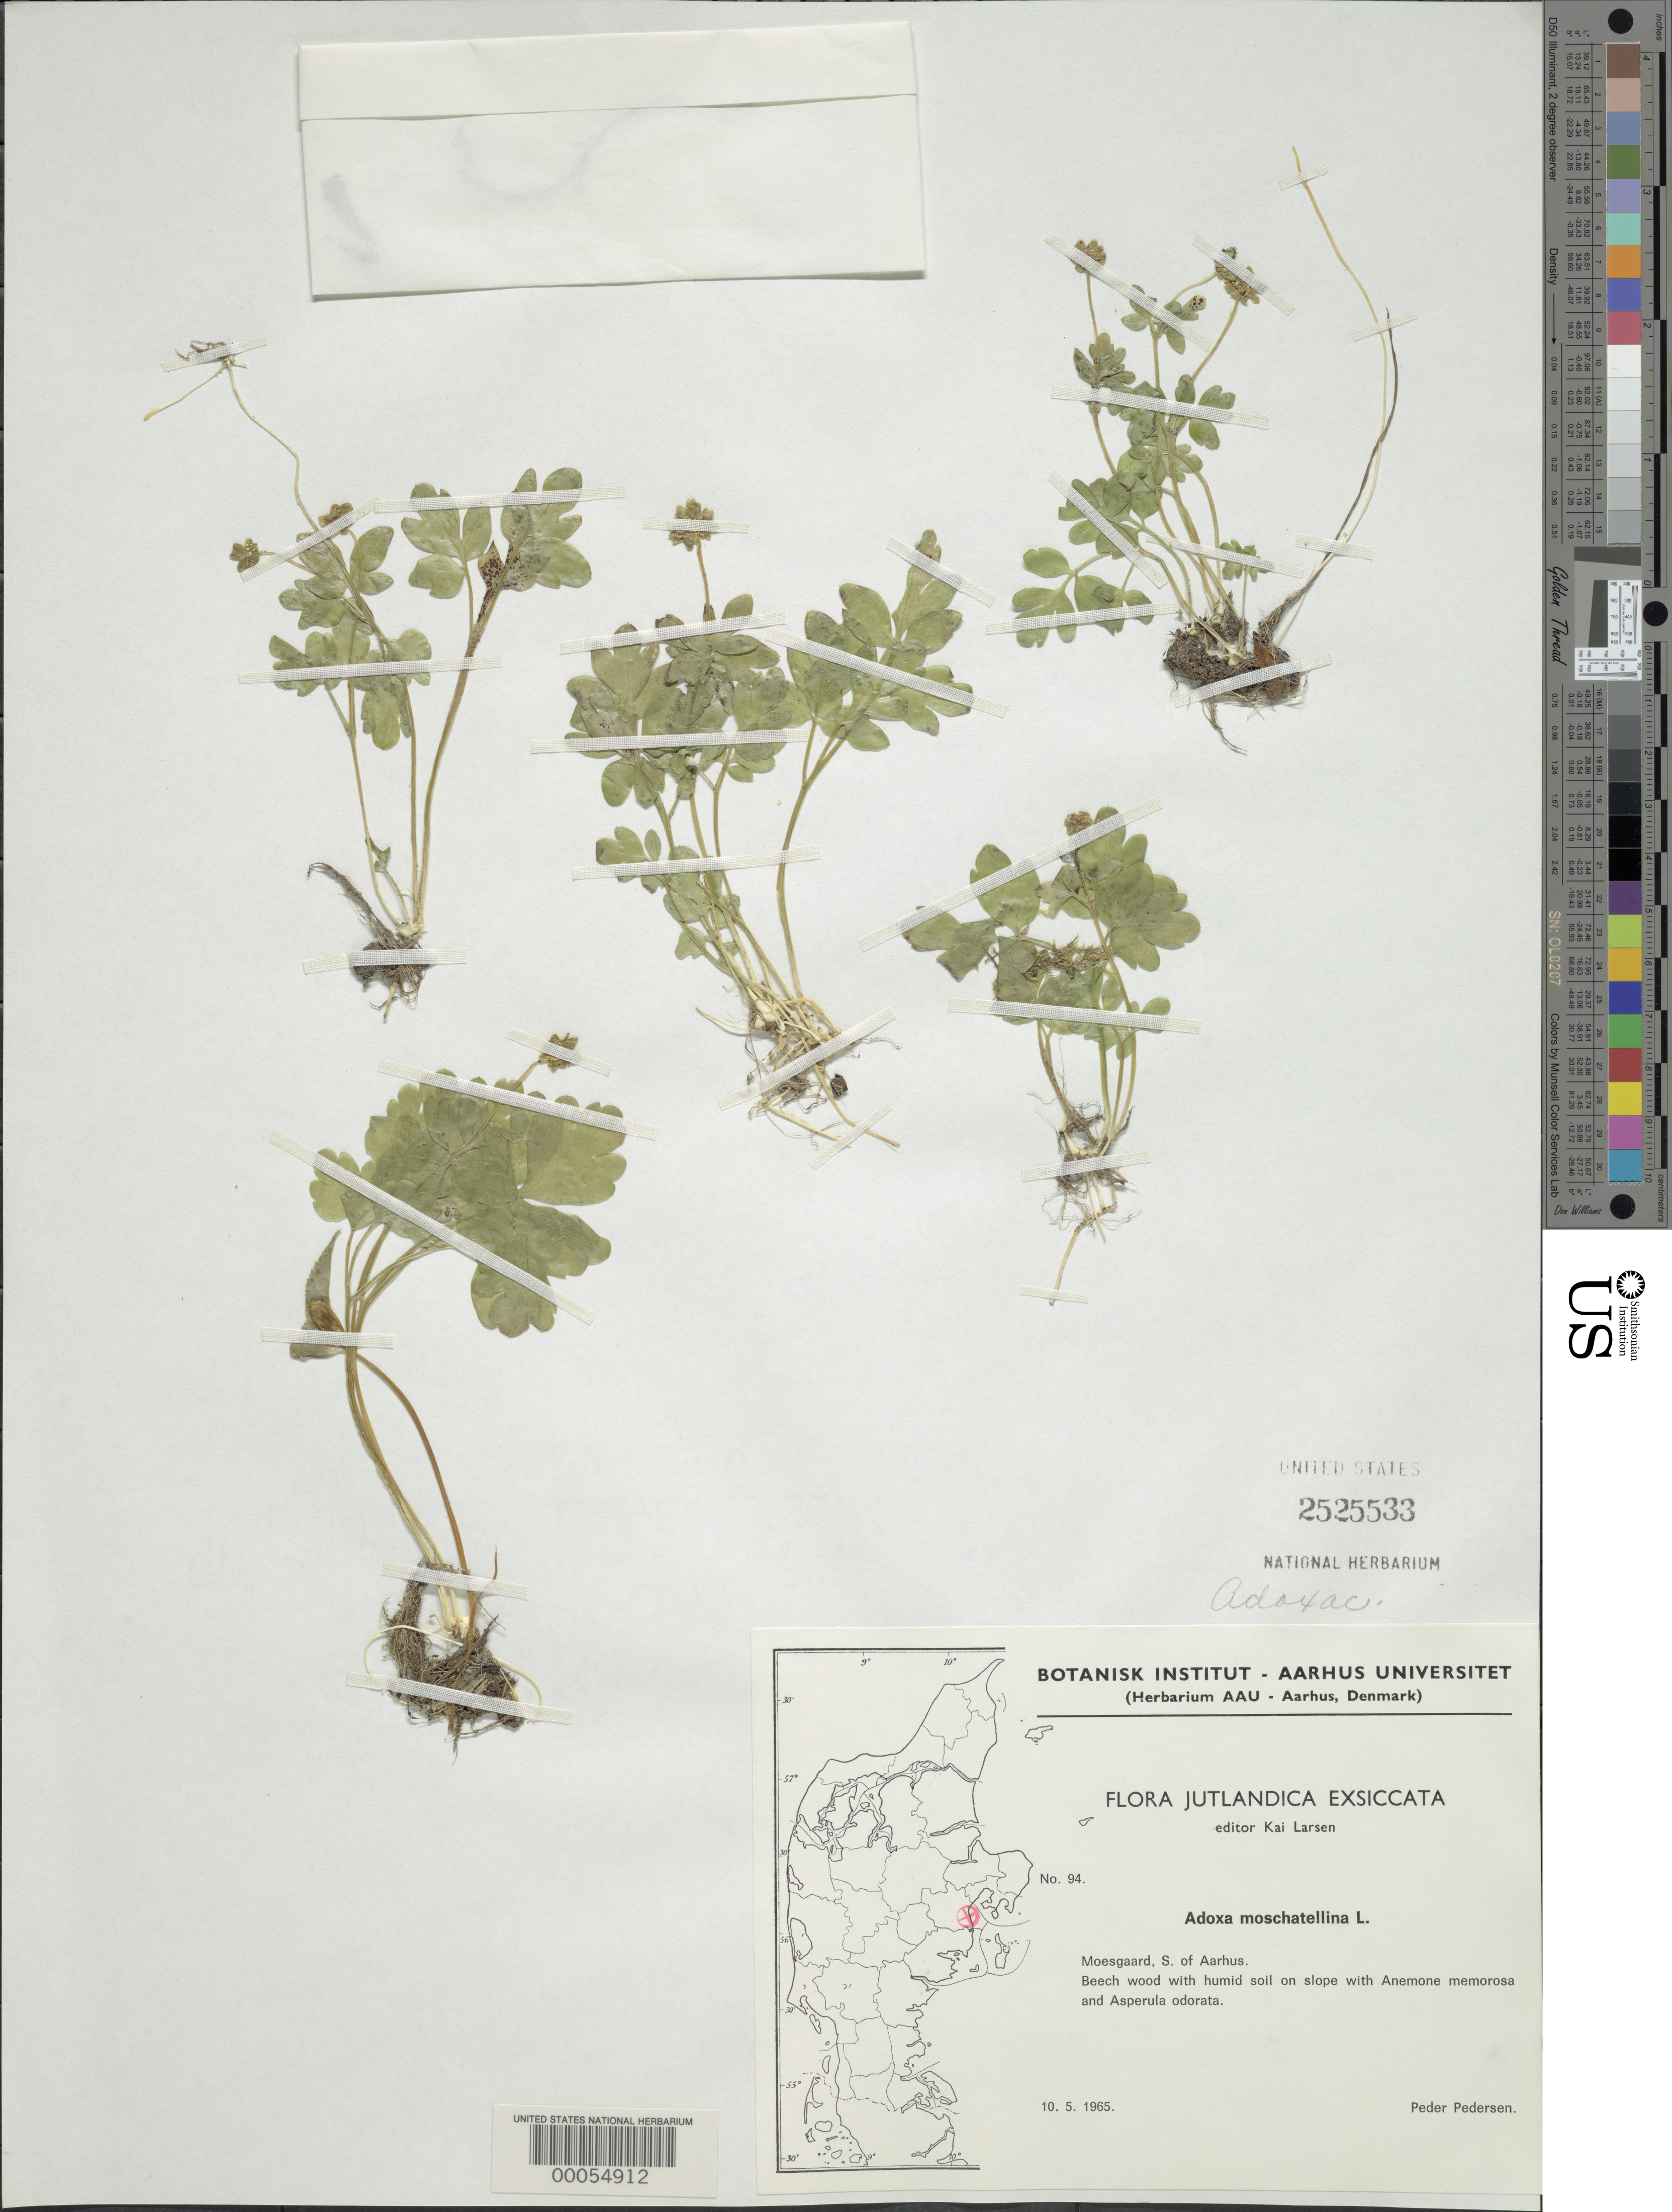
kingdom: Plantae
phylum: Tracheophyta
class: Magnoliopsida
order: Dipsacales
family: Viburnaceae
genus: Adoxa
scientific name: Adoxa moschatellina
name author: L.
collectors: P. Pedersen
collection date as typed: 10 May 1965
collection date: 1965-05-10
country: Denmark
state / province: Midtjylland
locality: Moesgaard, S of Aarhus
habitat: Beech wood with humid soil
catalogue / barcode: US 2525533